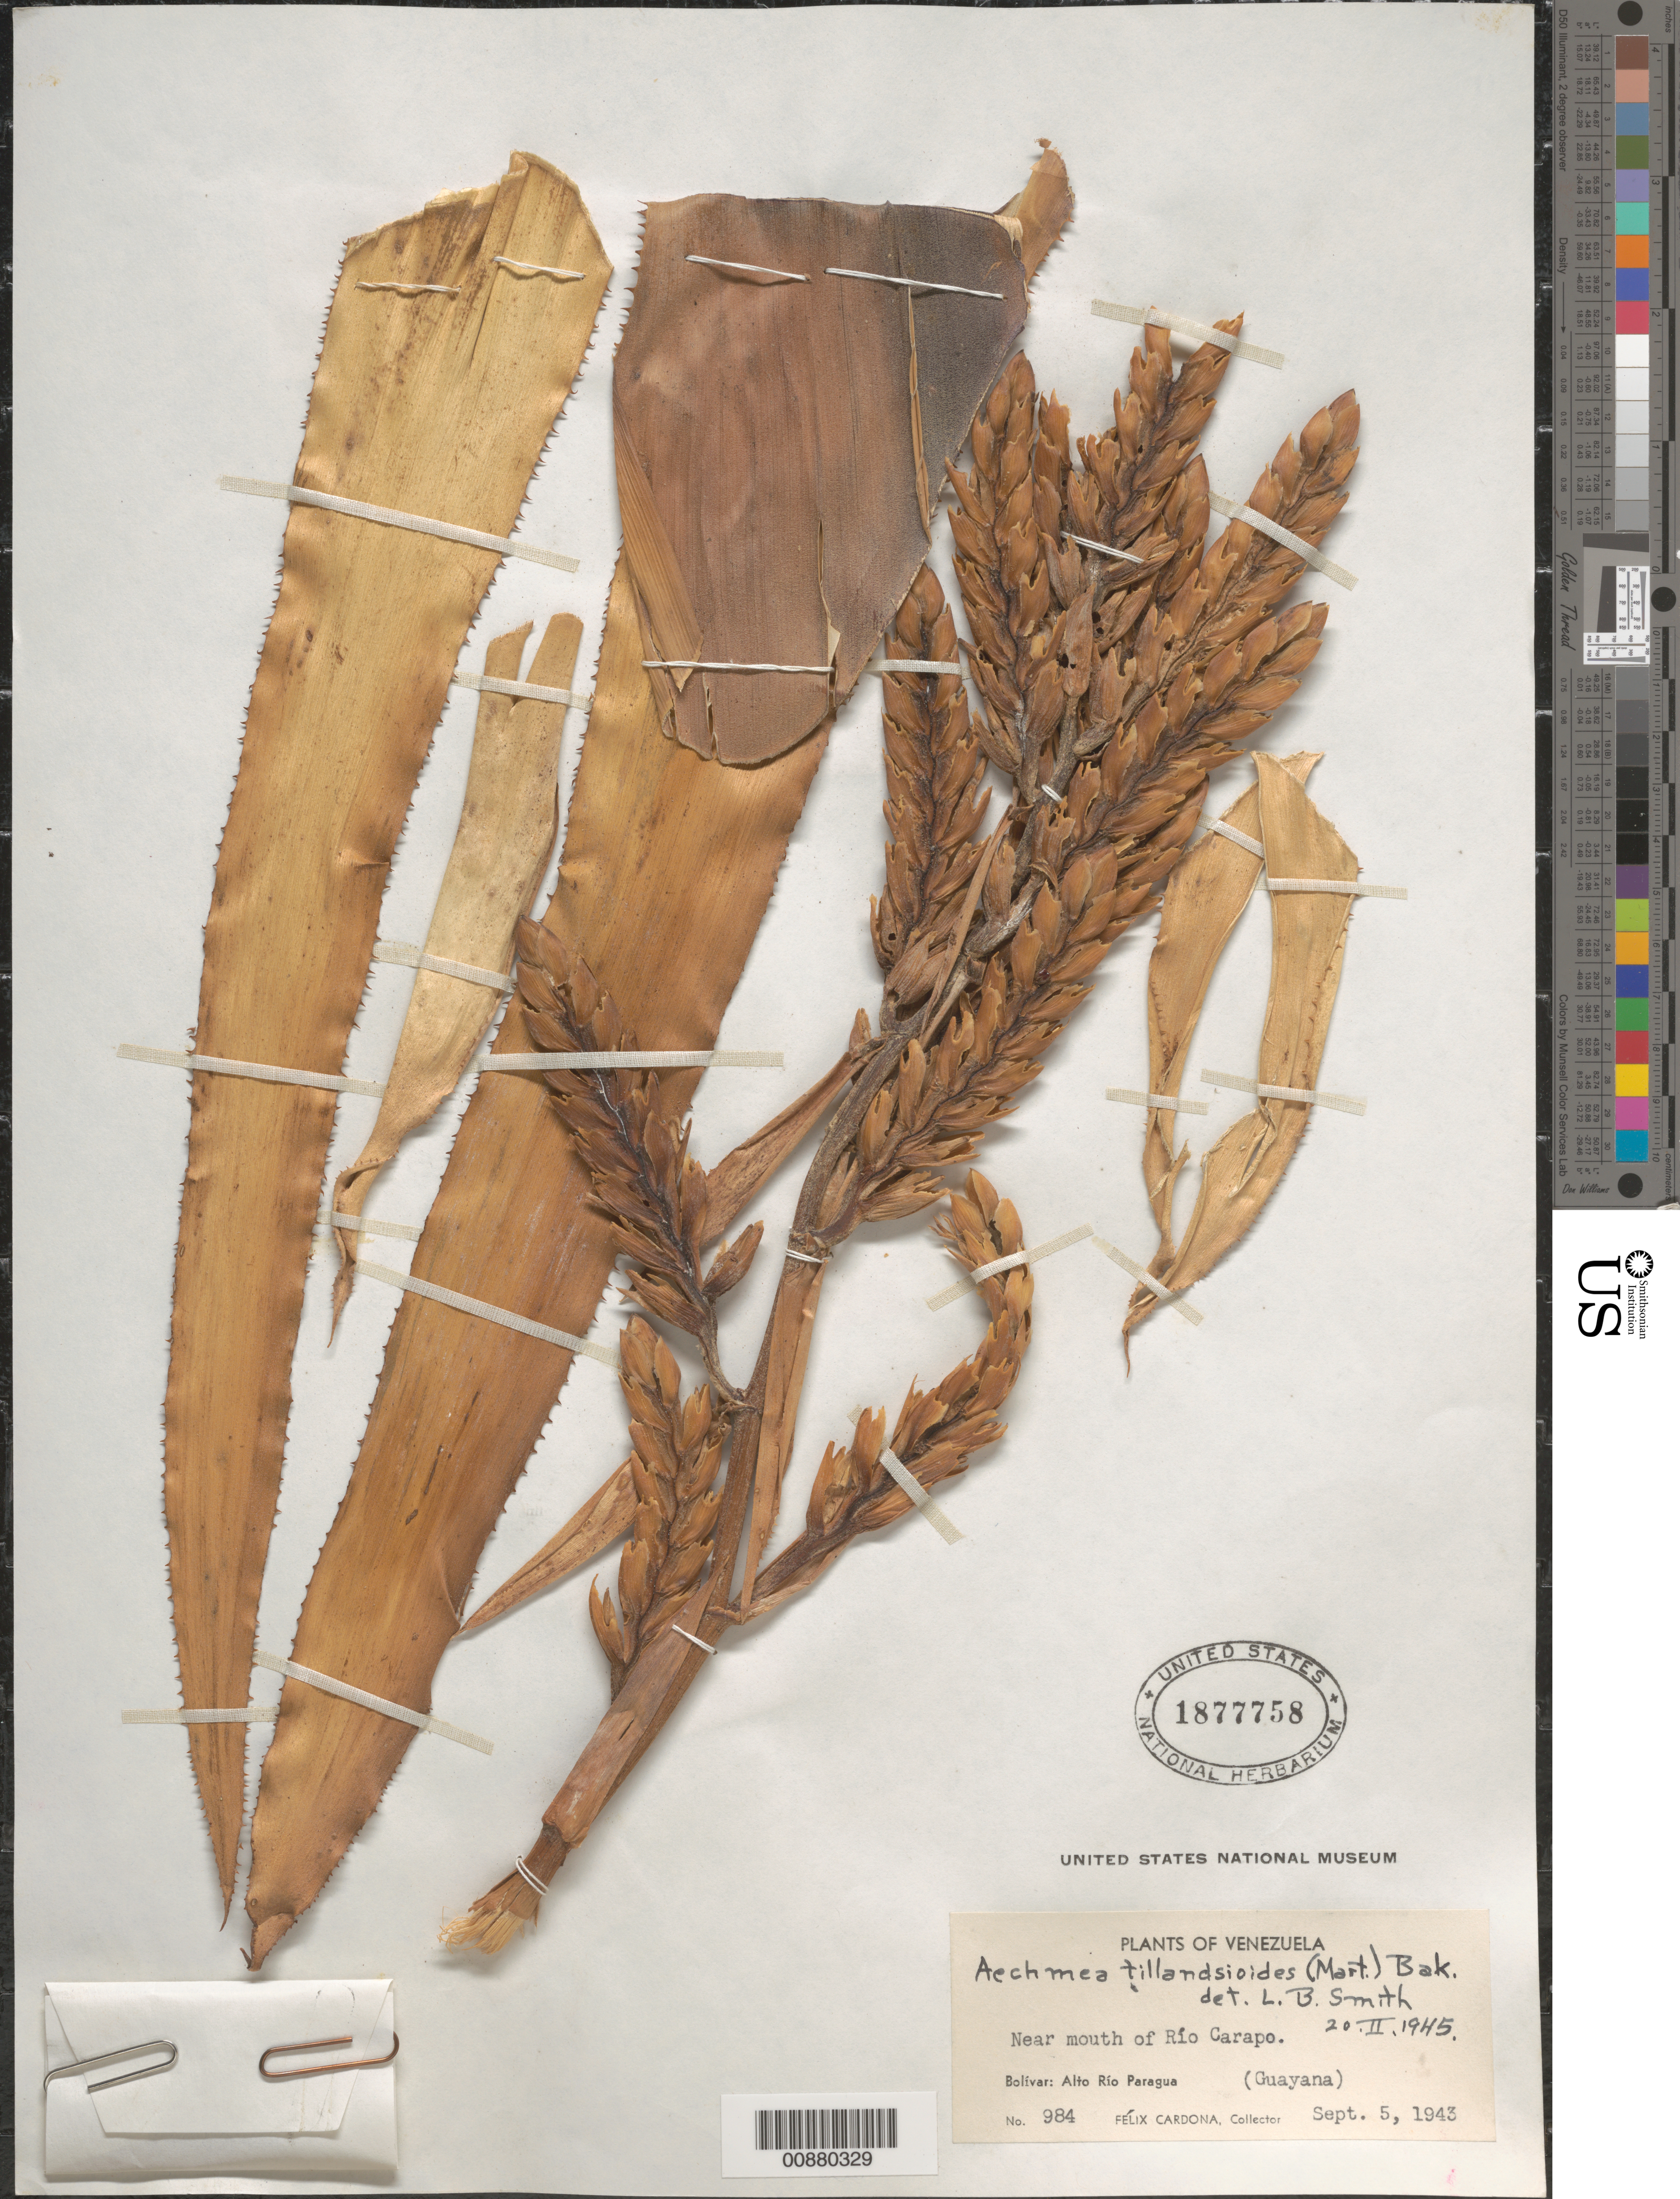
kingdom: Plantae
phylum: Tracheophyta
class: Liliopsida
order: Poales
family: Bromeliaceae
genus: Aechmea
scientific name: Aechmea tillandsioides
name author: (Mart. ex Schult. & Schult. f.) Baker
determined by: Smith, Lyman B., (US), NMNH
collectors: F. Cardona Puig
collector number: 984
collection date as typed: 5-Sep-43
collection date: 1943-09-05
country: Venezuela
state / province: Bolívar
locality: Alto Río Paragua, Río Carapo (Guayana)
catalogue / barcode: US 1877758